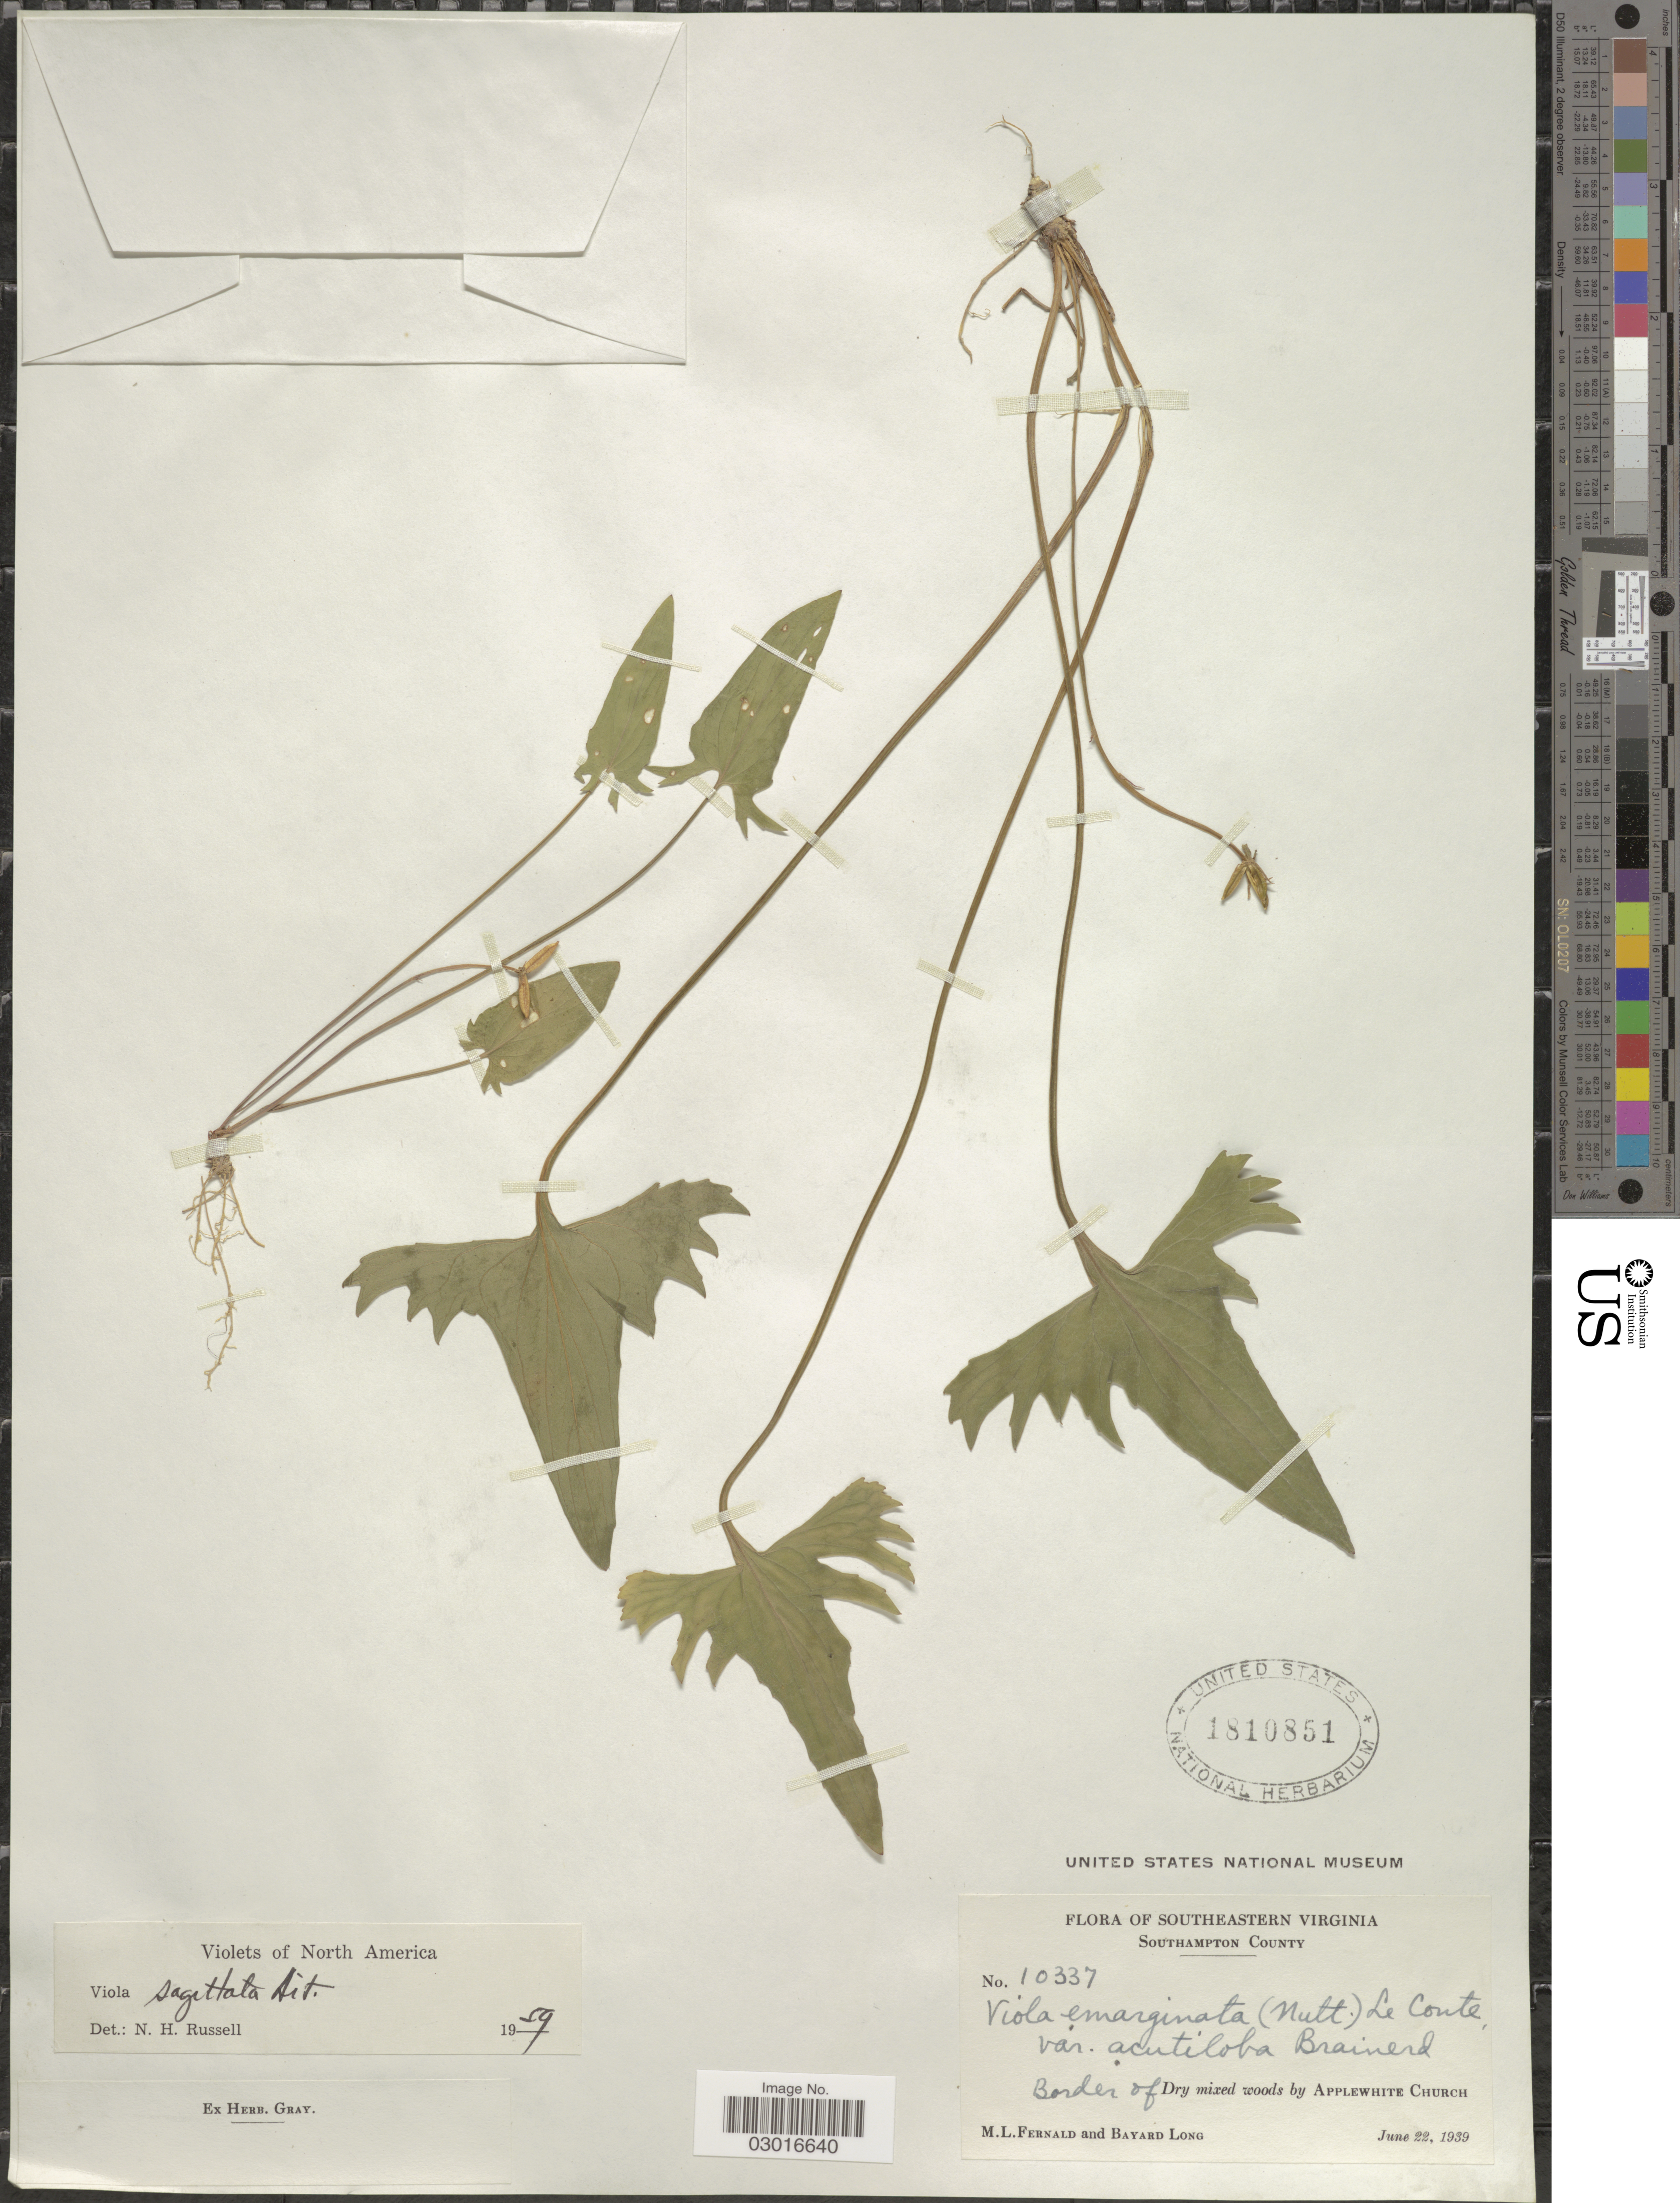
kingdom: Plantae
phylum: Tracheophyta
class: Magnoliopsida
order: Malpighiales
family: Violaceae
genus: Viola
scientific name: Viola sagittata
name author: Aiton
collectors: M. L. Fernald & B. Long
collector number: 10337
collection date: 1939-06-22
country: United States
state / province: Virginia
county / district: Southampton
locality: Southeastern Virginia. Southampton County. Border of Dry mixed woods by Applewhite Church.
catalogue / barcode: US 1810851